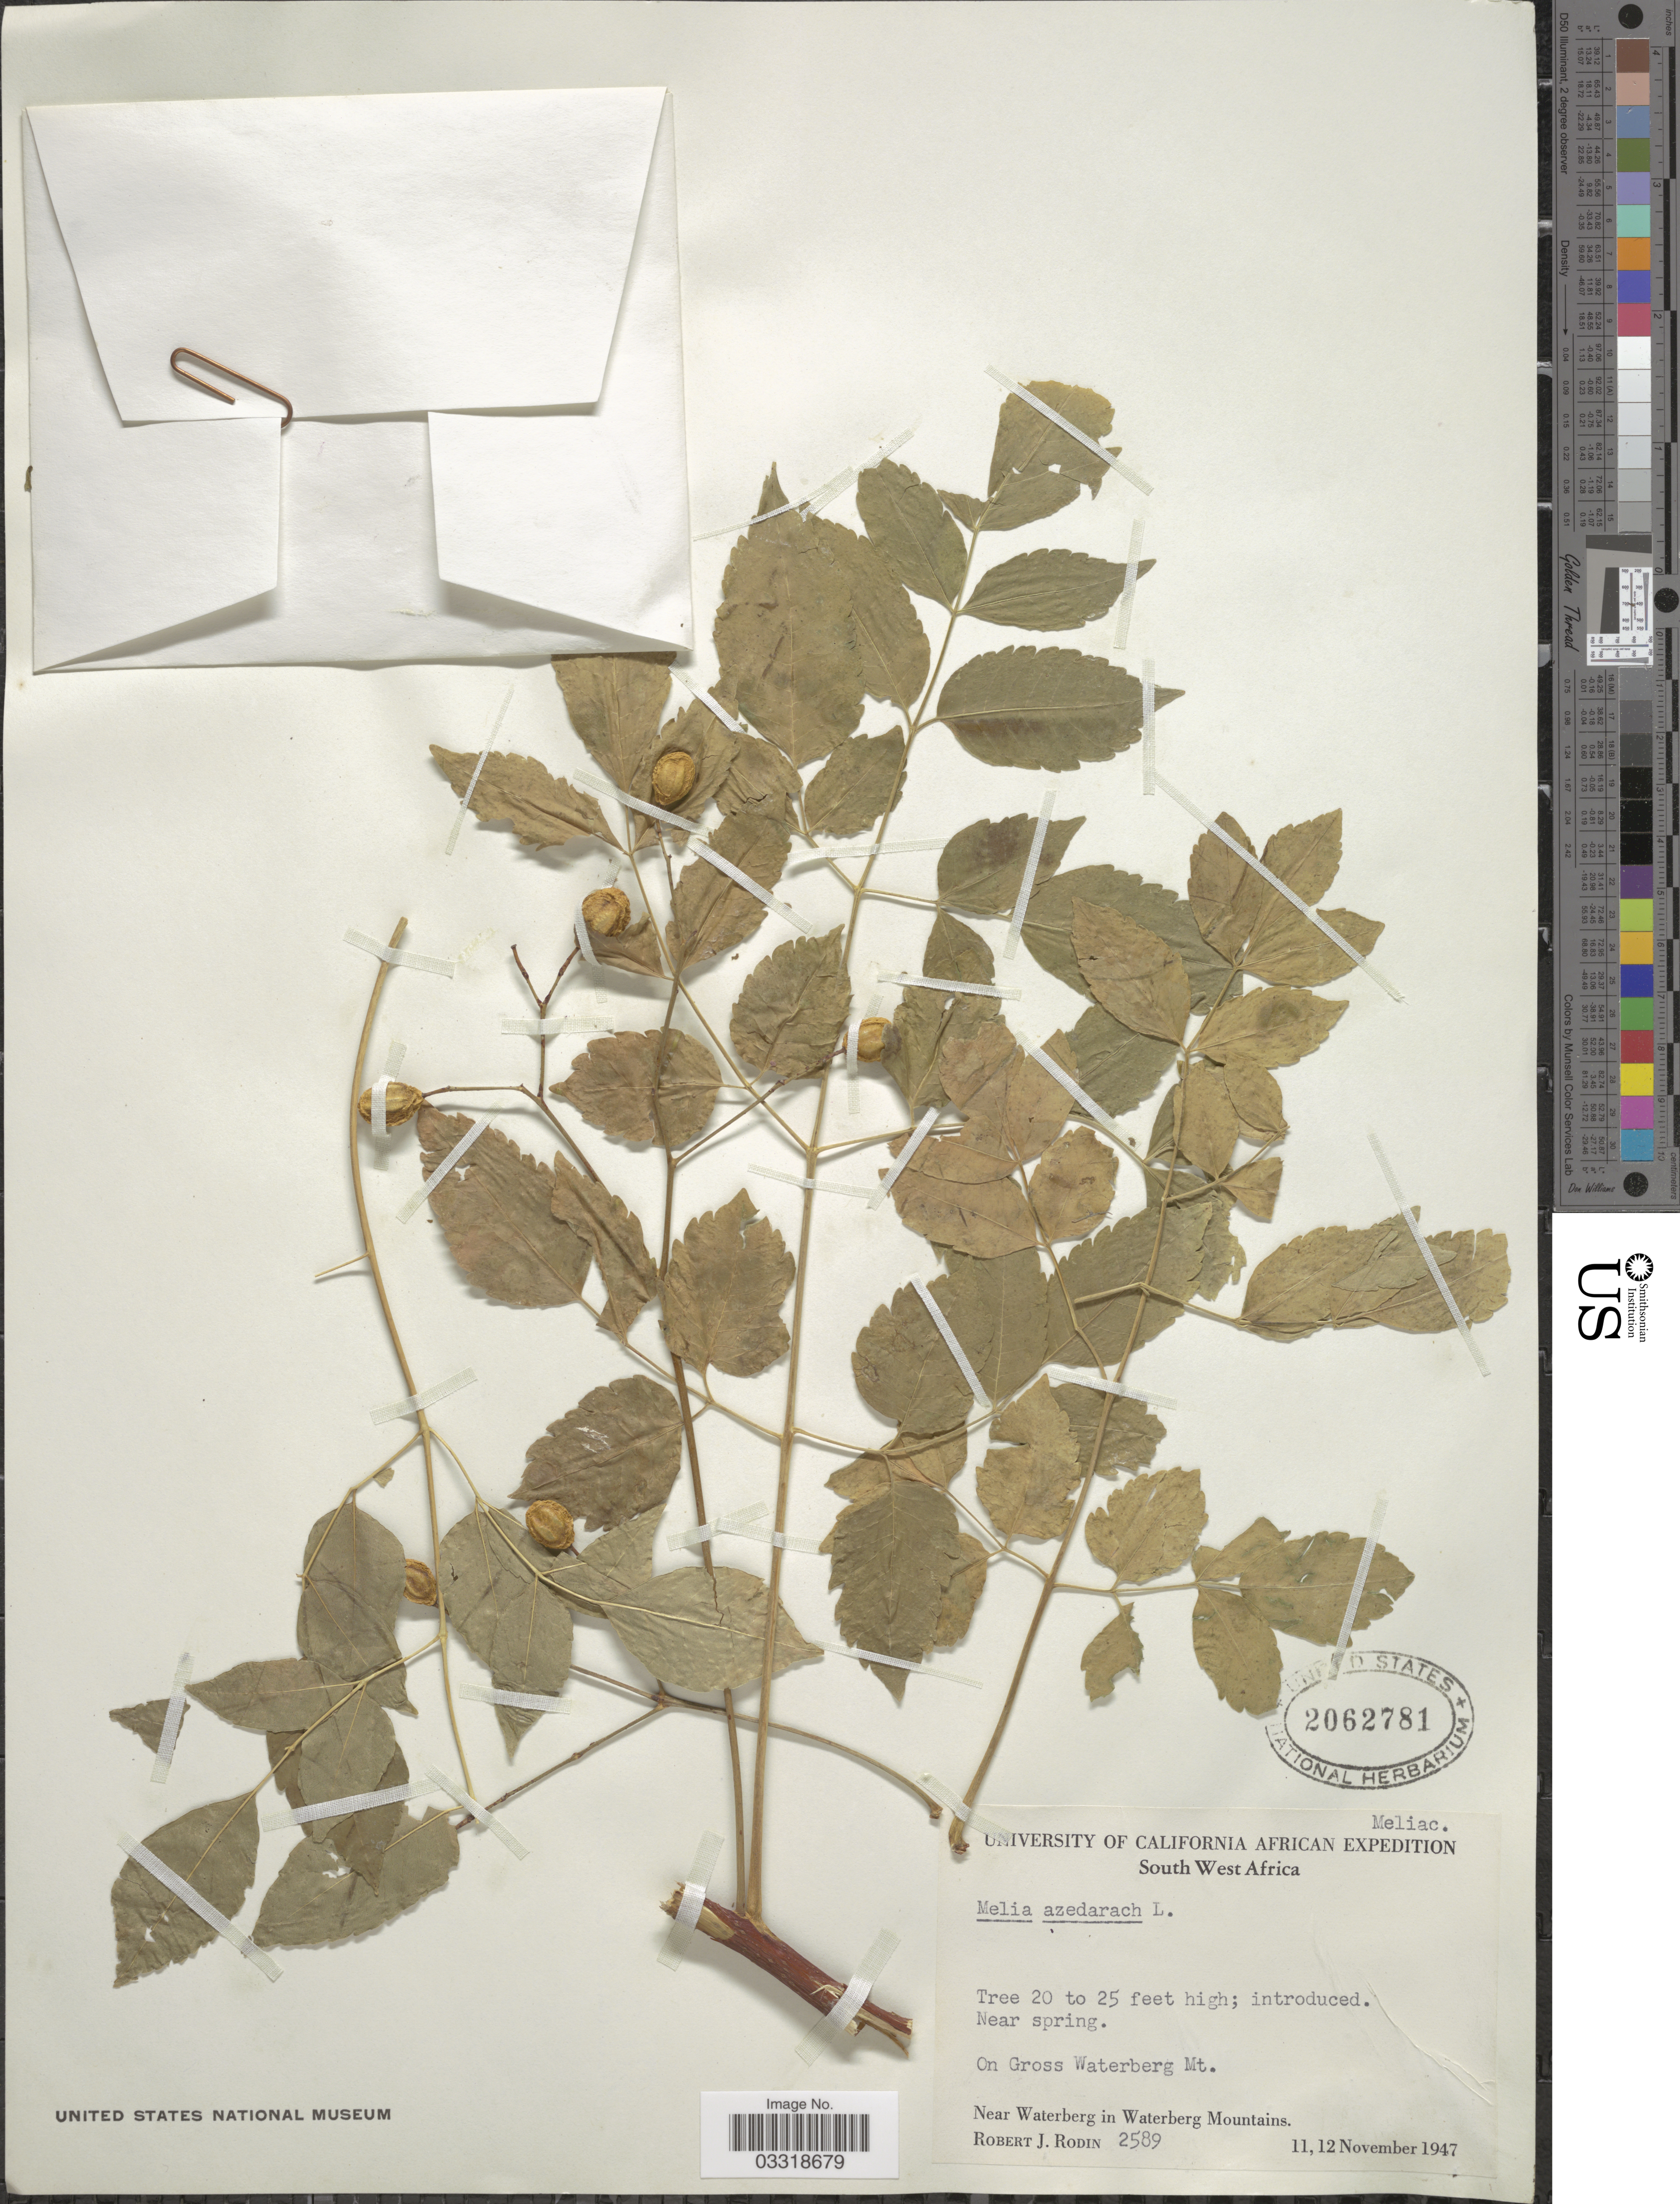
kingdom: Plantae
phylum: Tracheophyta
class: Magnoliopsida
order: Sapindales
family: Meliaceae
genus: Melia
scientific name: Melia azedarach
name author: L.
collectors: R. J. Rodin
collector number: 2589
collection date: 1947-11-11/1947-11-12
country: Namibia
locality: South West Africa. Near spring. On Gross Waterberg Mt. Near Waterberg in Waterberg Mountains.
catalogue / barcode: US 2062781